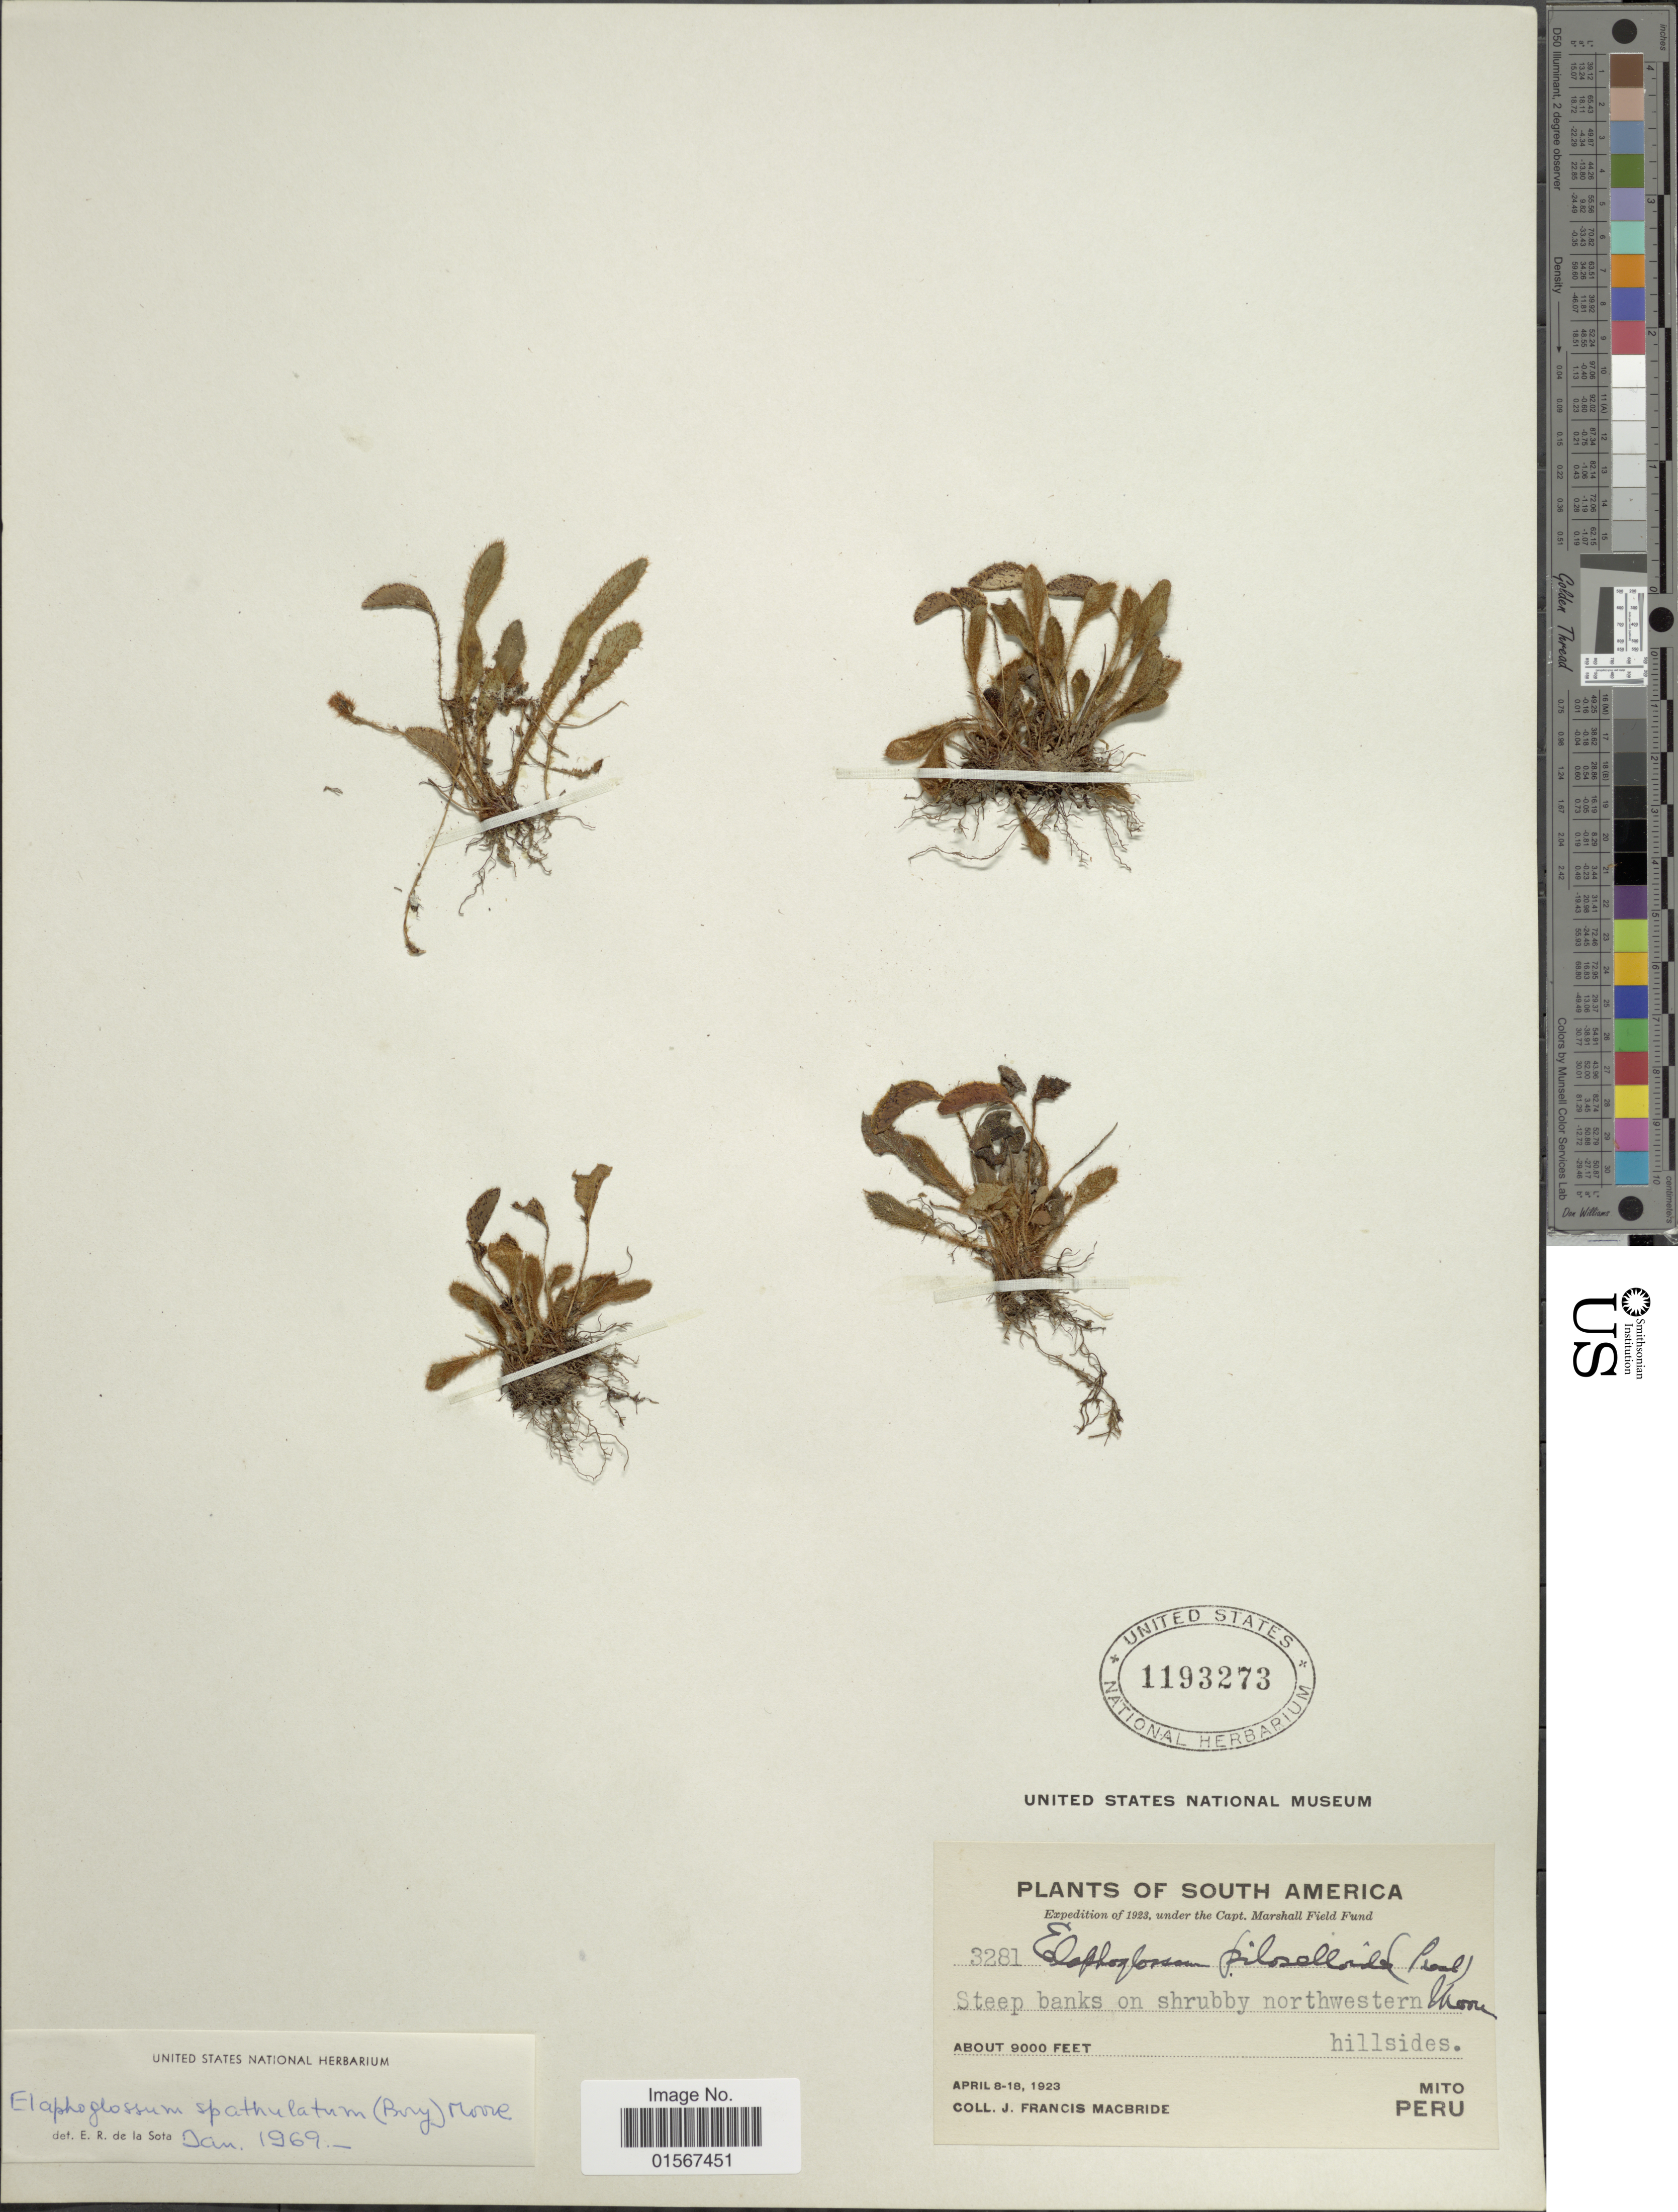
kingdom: Plantae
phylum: Tracheophyta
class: Polypodiopsida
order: Polypodiales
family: Dryopteridaceae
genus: Elaphoglossum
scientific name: Elaphoglossum piloselloides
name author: (C. Presl) T. Moore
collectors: J. F. Macbride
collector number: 3281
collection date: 1923-04-08/1923-04-18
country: Peru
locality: South America, Steep banks on shrubby northwestern shore hillsides, Mito, Peru.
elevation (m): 2743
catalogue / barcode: US 1193273